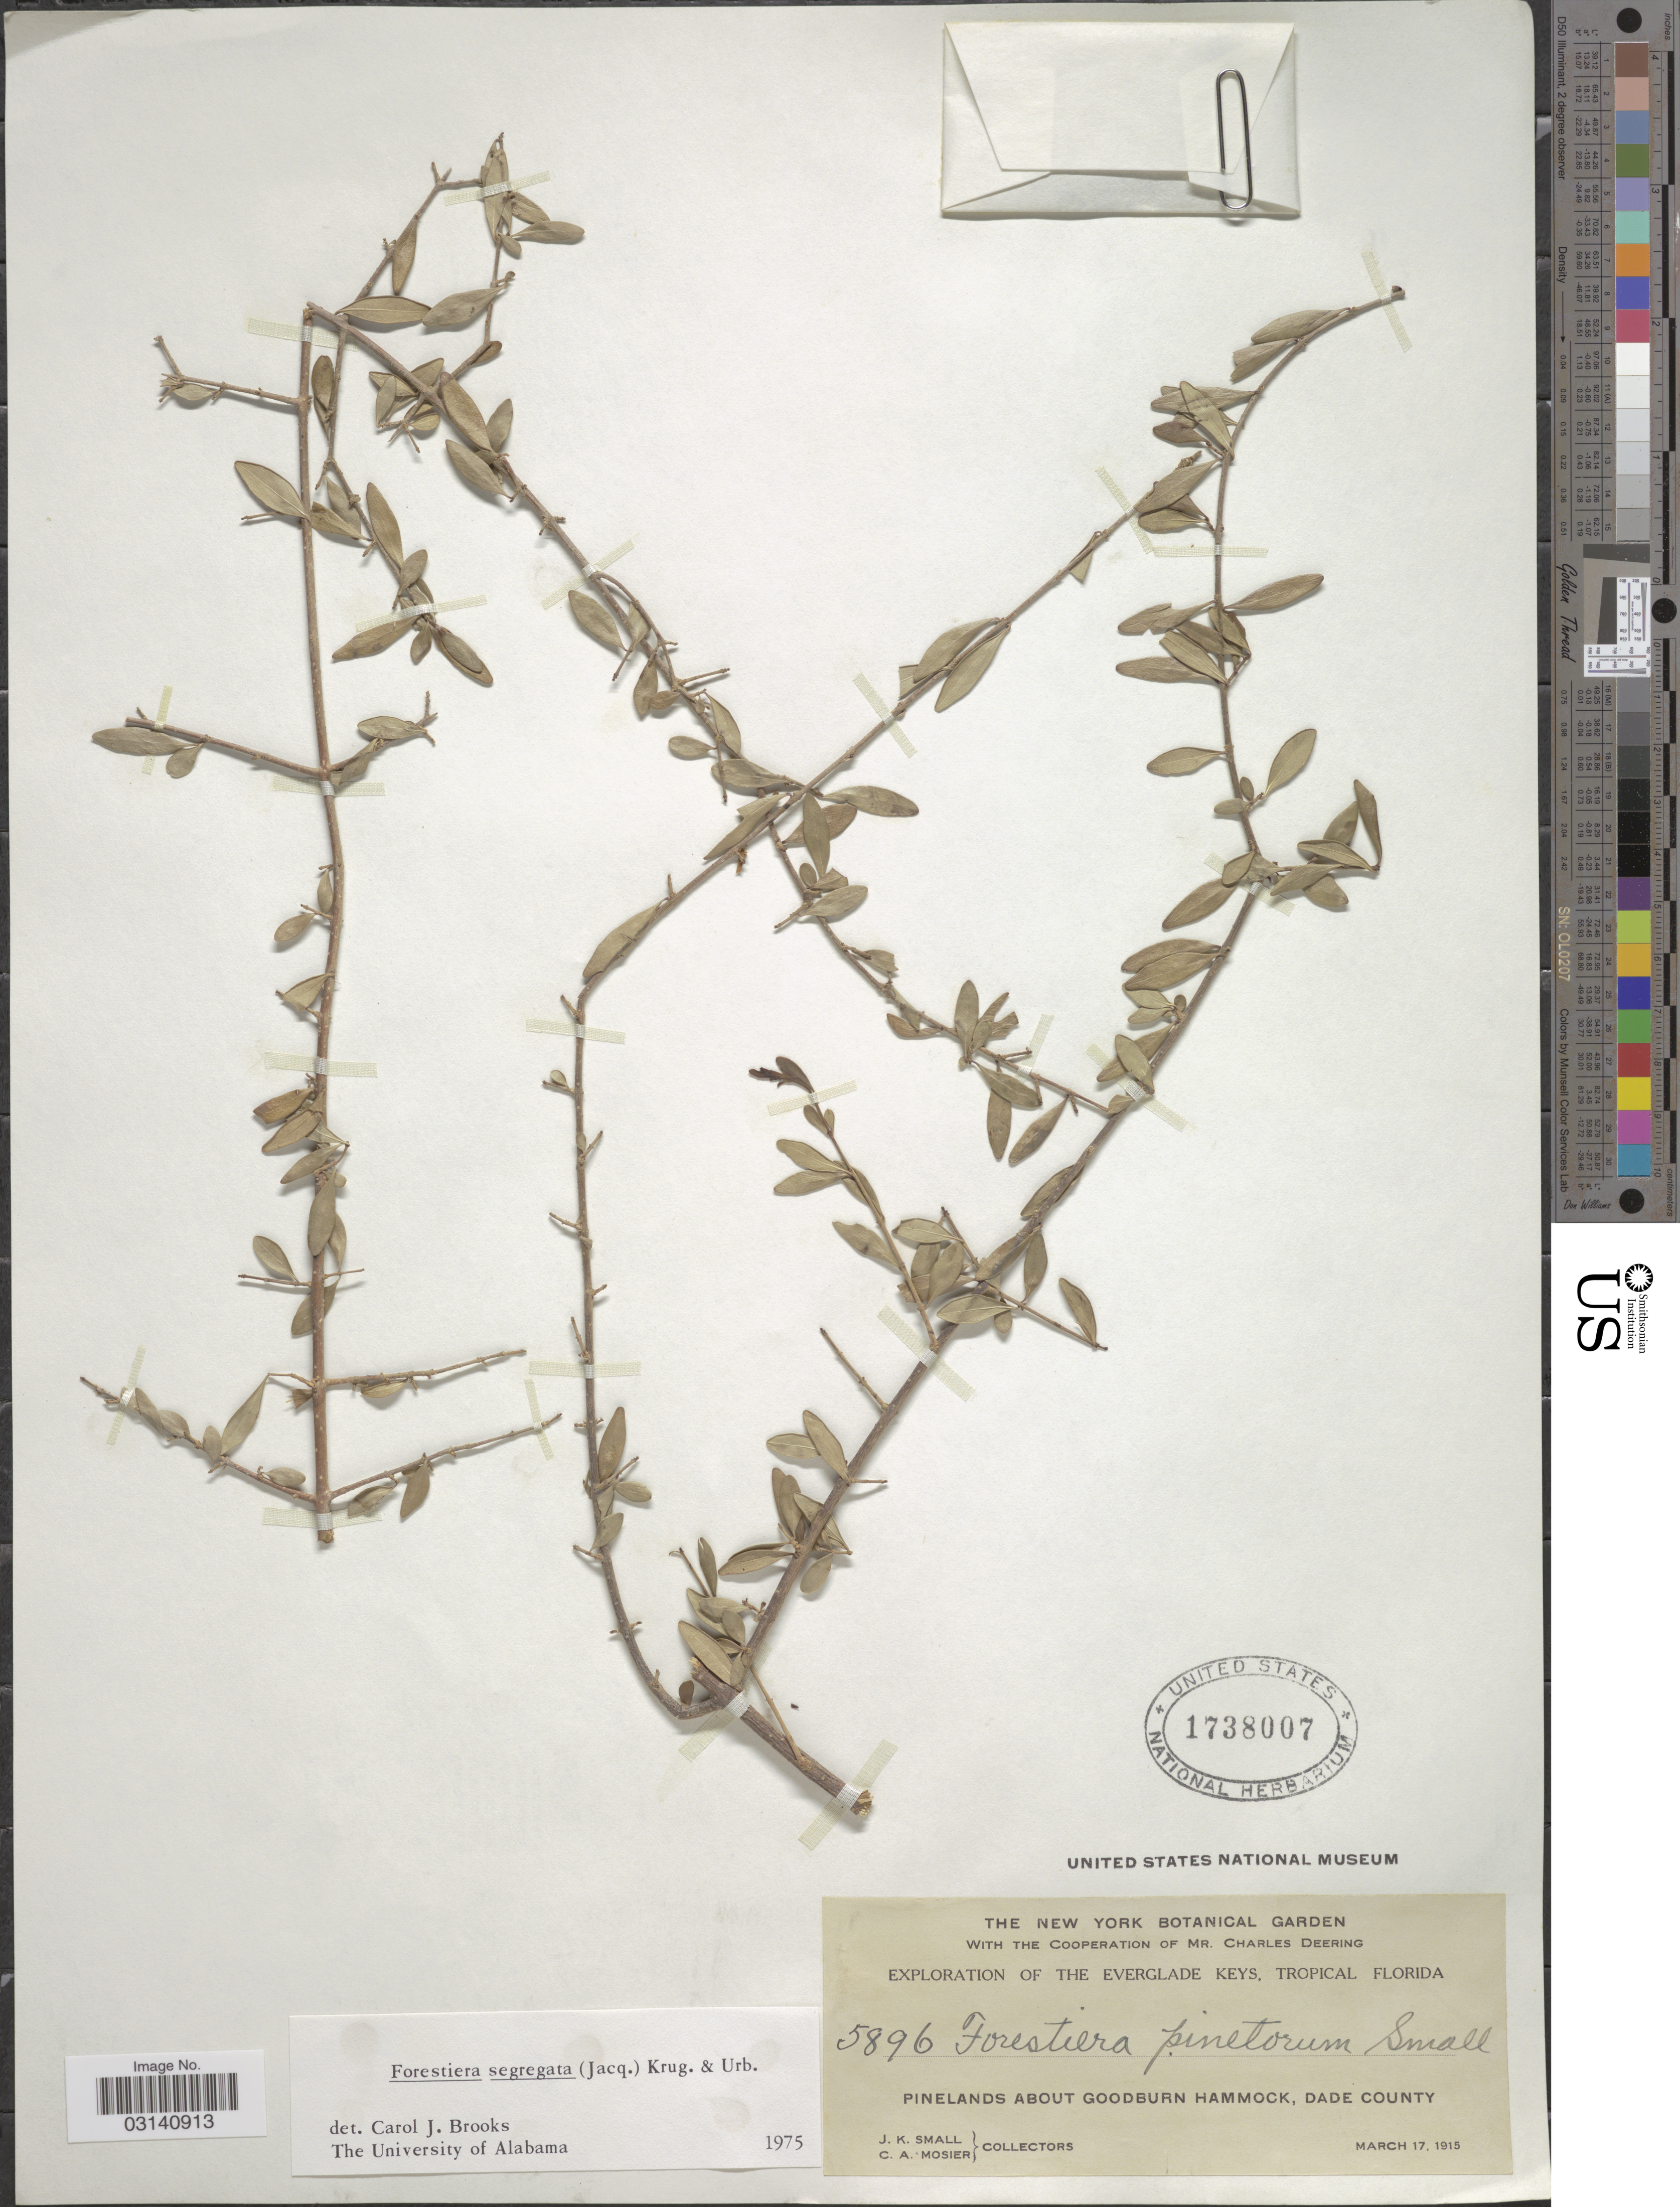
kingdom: Plantae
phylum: Tracheophyta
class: Magnoliopsida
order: Lamiales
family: Oleaceae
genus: Forestiera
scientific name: Forestiera segregata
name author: (Jacq.) Krug & Urb.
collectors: J. K. Small & C. A. Mosier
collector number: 5896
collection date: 1915-03-17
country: United States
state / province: Florida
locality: The Everglade Keys, Tropical Florida. Pinelands about Goodburn Hammock, Dade County.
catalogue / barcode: US 1738007